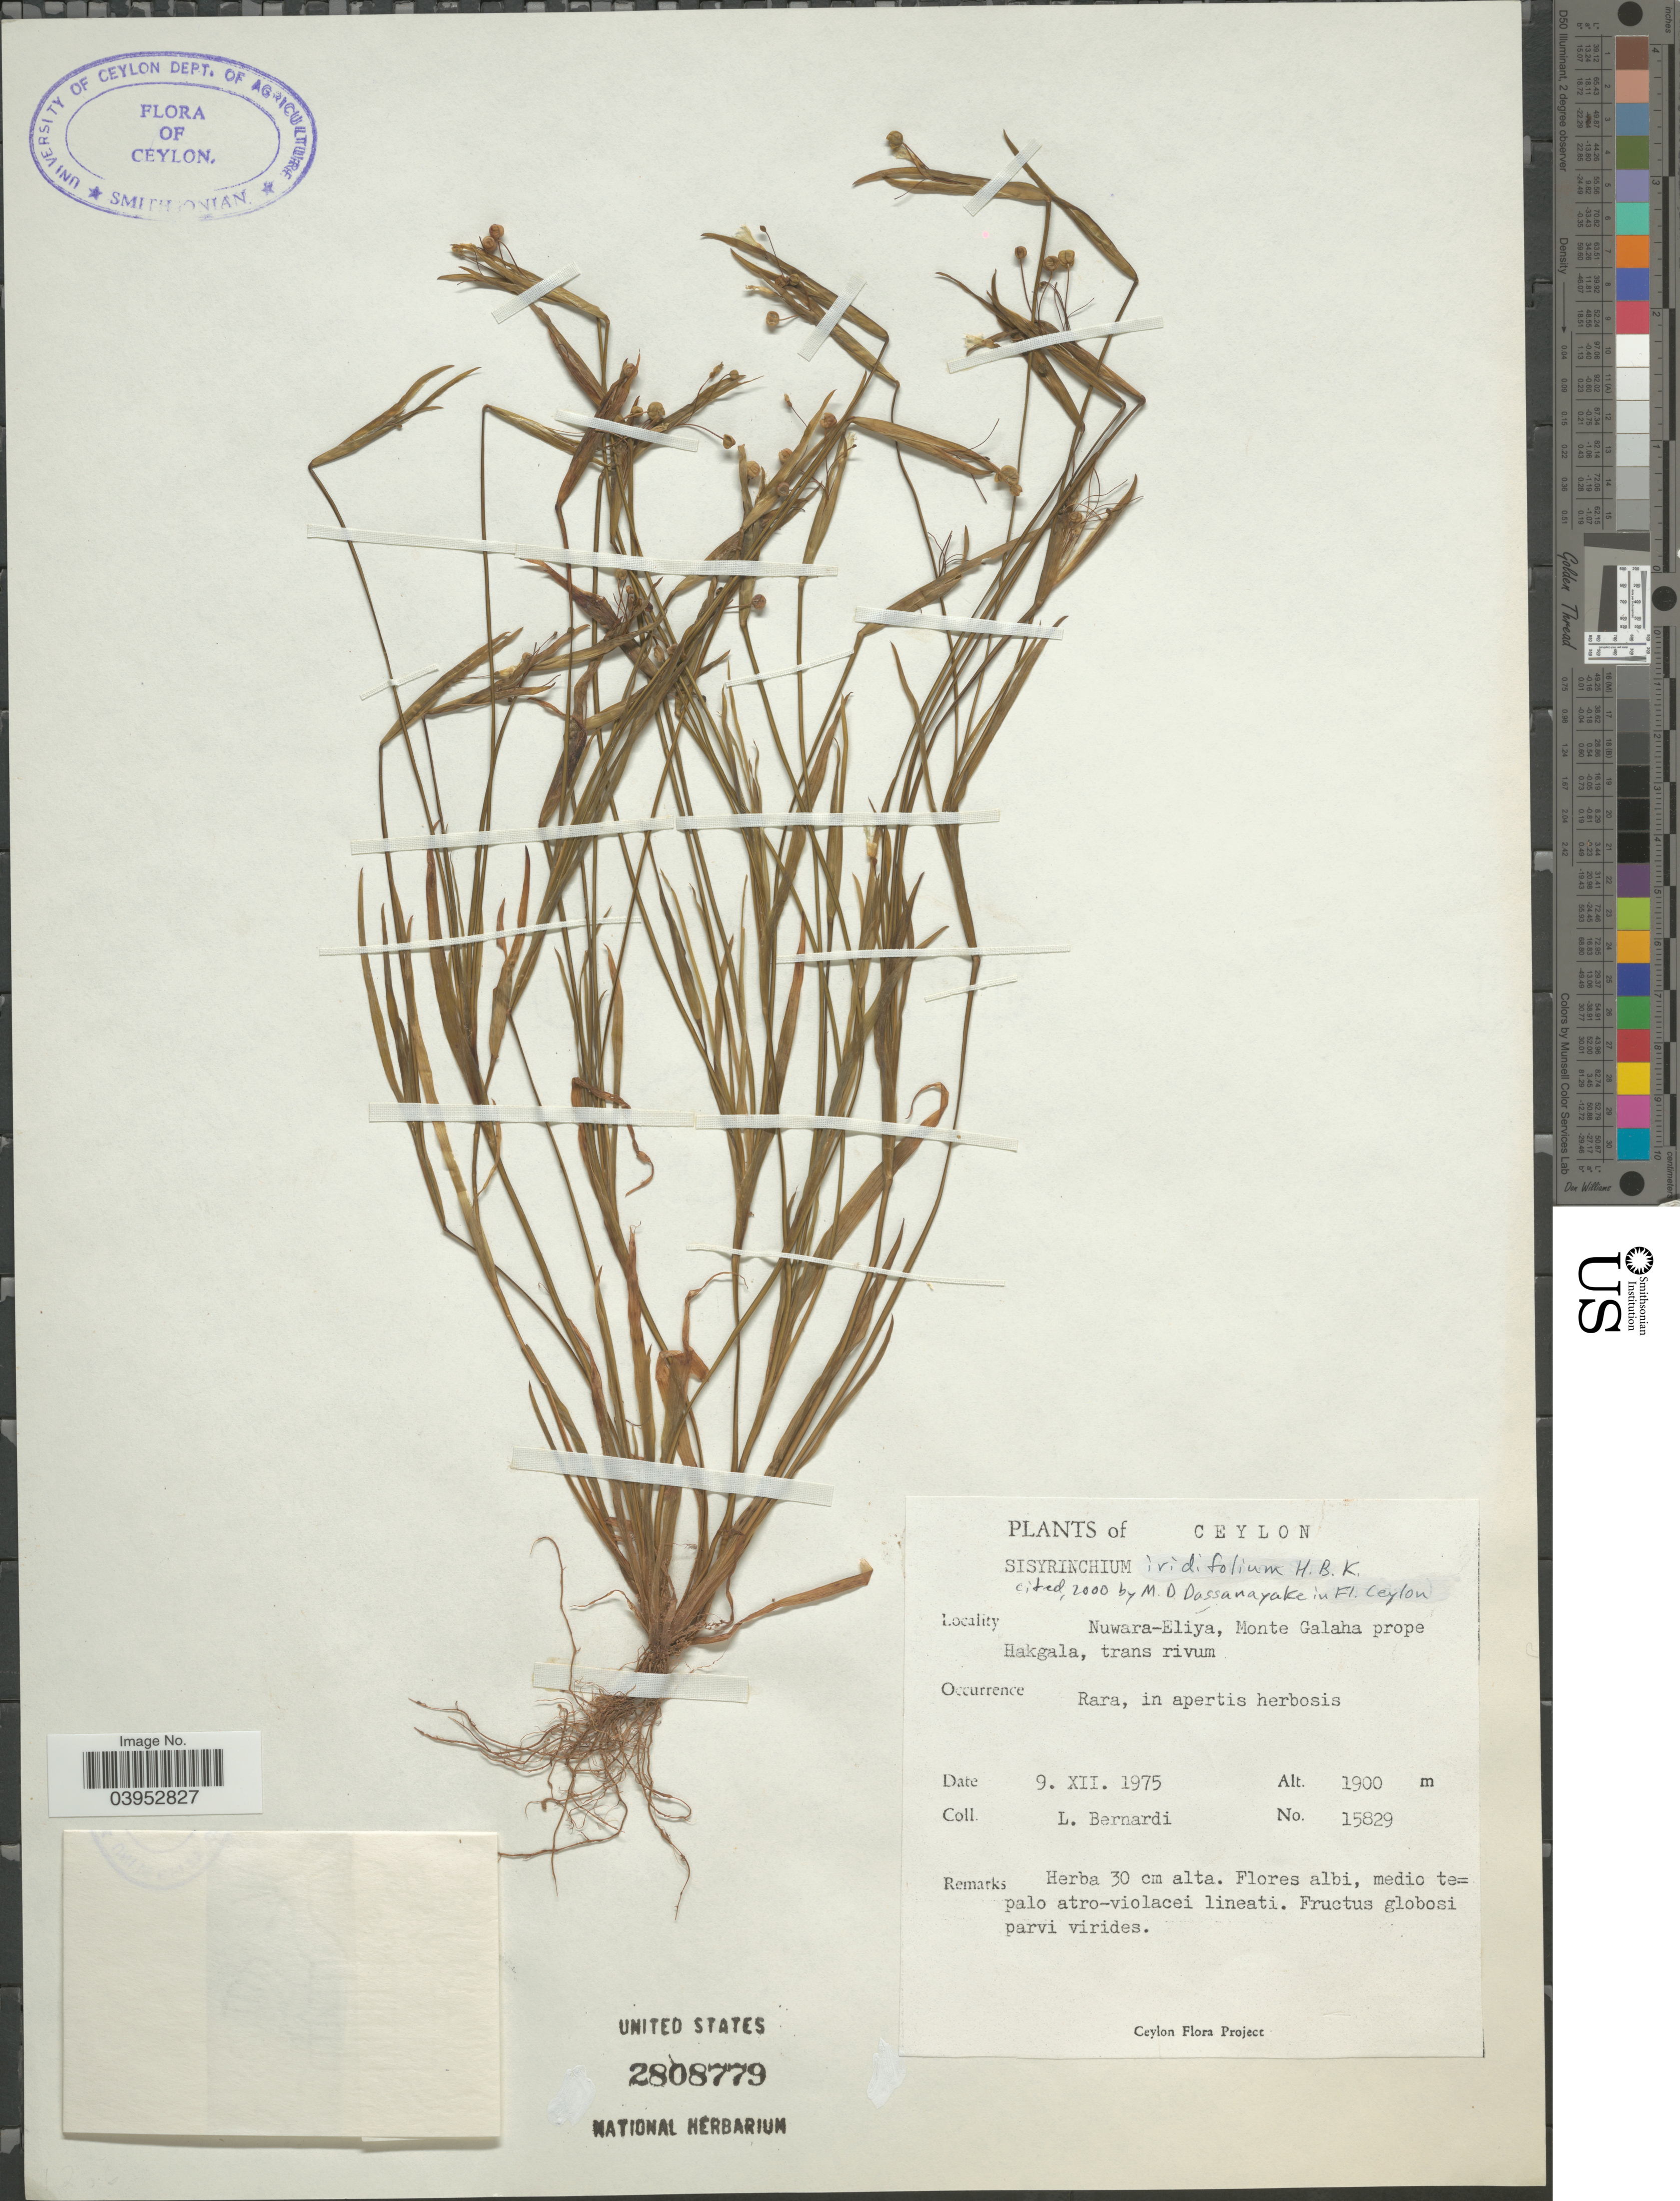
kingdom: Plantae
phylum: Tracheophyta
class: Liliopsida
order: Asparagales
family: Iridaceae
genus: Sisyrinchium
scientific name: Sisyrinchium iridifolium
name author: Kunth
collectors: L. Bernardi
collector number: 15829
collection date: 1975-12-09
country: Sri Lanka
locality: Ceylon. Nuwara-Eliya, Monte Galaha prope Hakgala, trans rivum.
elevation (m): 1900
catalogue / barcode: US 2808779